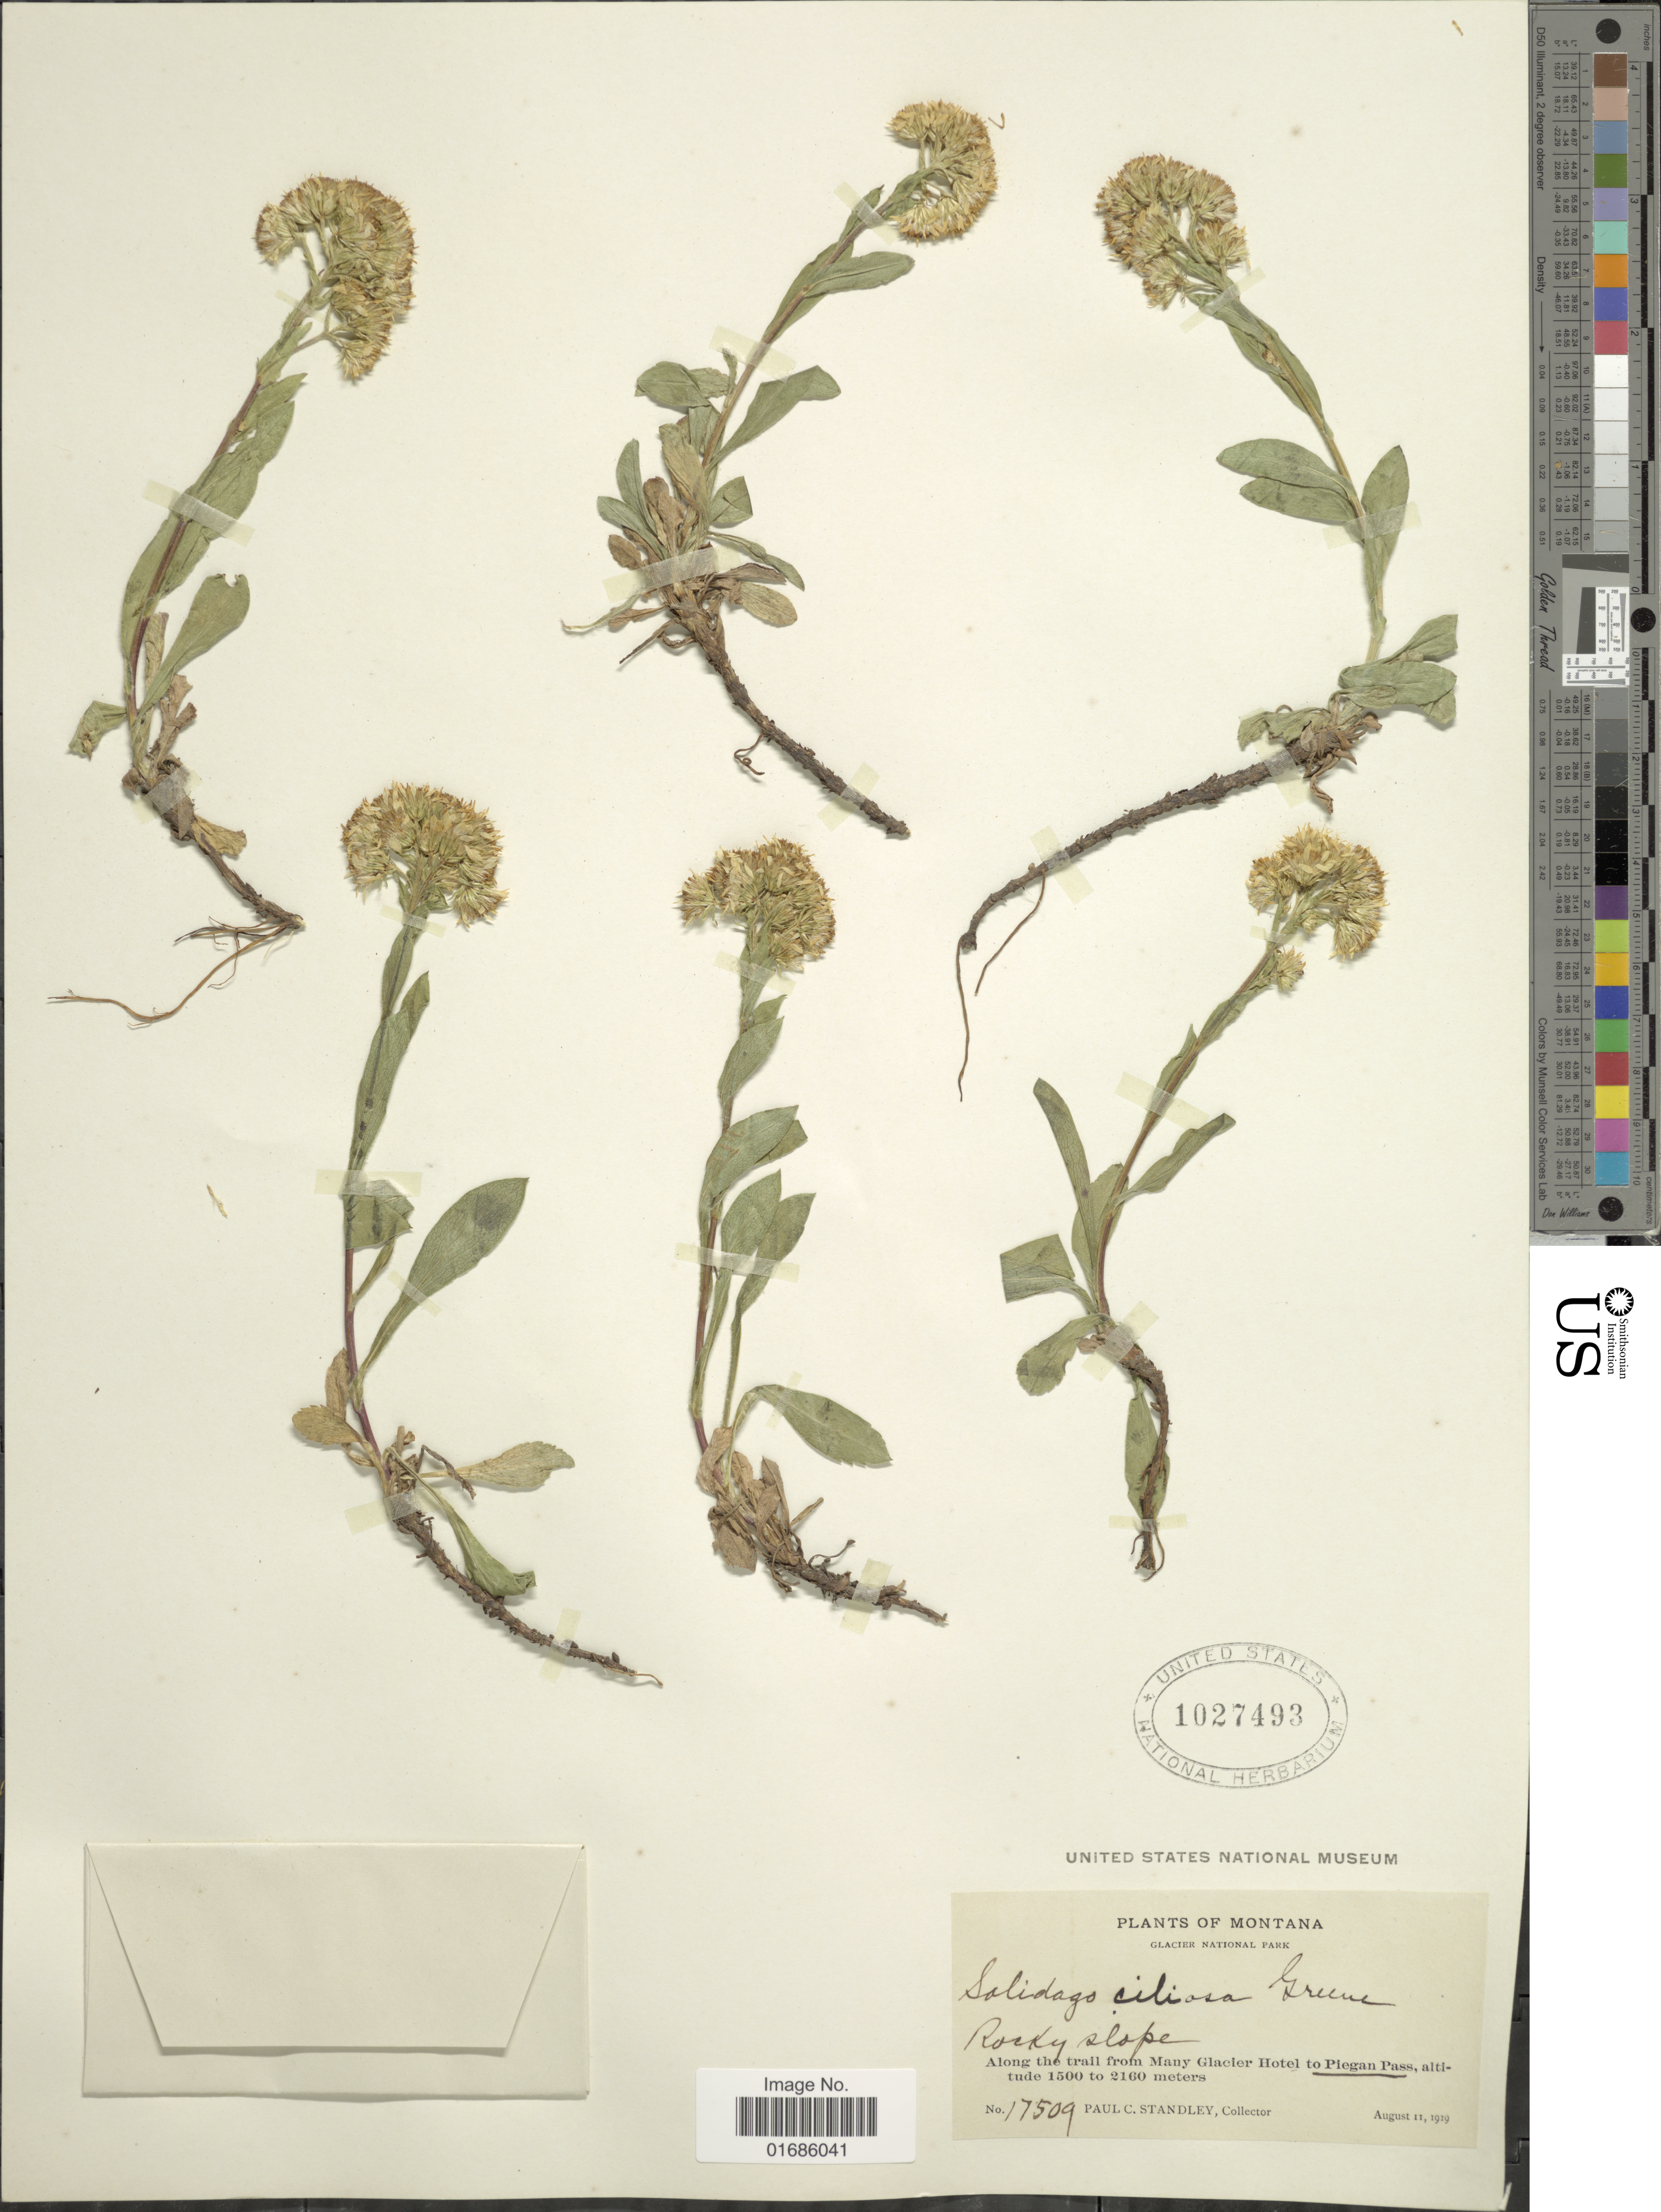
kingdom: Plantae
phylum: Tracheophyta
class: Magnoliopsida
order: Asterales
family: Asteraceae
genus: Solidago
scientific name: Solidago ciliosa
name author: Greene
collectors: P. C. Standley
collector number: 17509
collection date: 1919-08-11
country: United States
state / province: Montana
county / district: Glacier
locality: Glacier National Park, along the trail from Many Glacier Hotel to Piegan Pass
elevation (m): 1500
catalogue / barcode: US 1027493